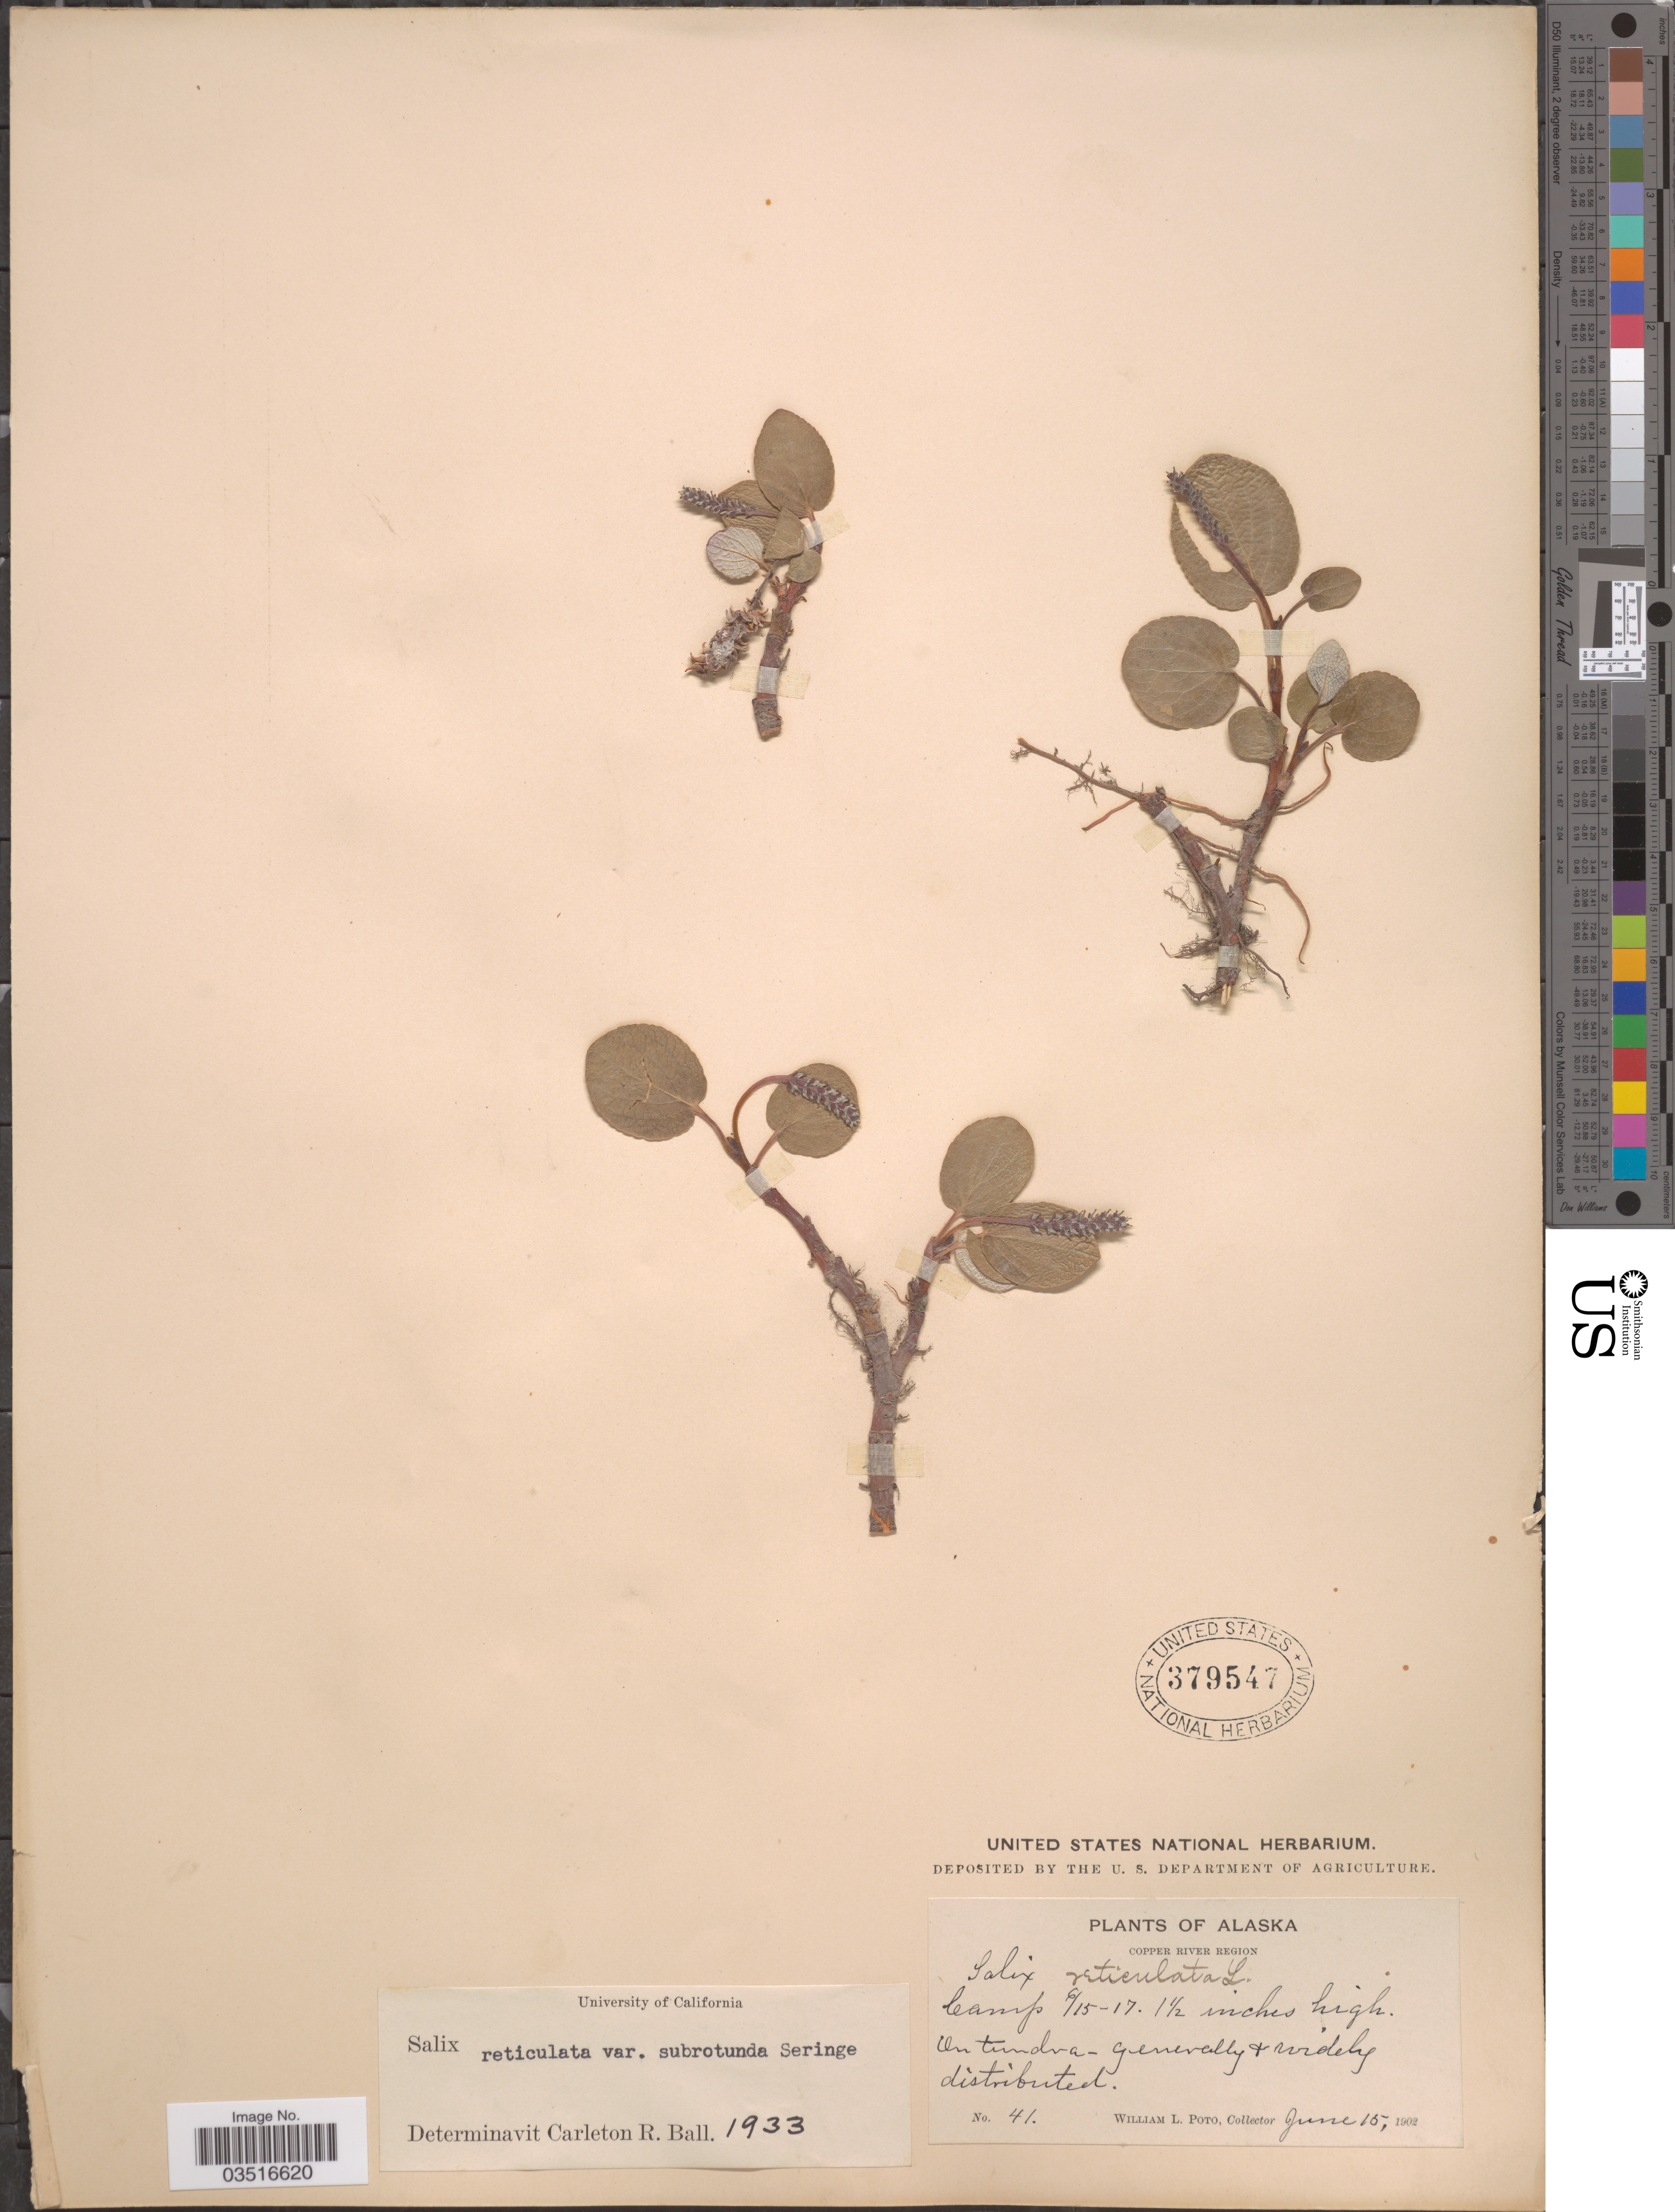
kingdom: Plantae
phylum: Tracheophyta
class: Magnoliopsida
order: Malpighiales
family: Salicaceae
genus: Salix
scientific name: Salix reticulata var. subrotunda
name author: Ser.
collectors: W. Poto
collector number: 41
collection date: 1902-06-15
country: United States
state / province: Alaska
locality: Copper River Region. Camp 6/15-17.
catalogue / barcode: US 379547